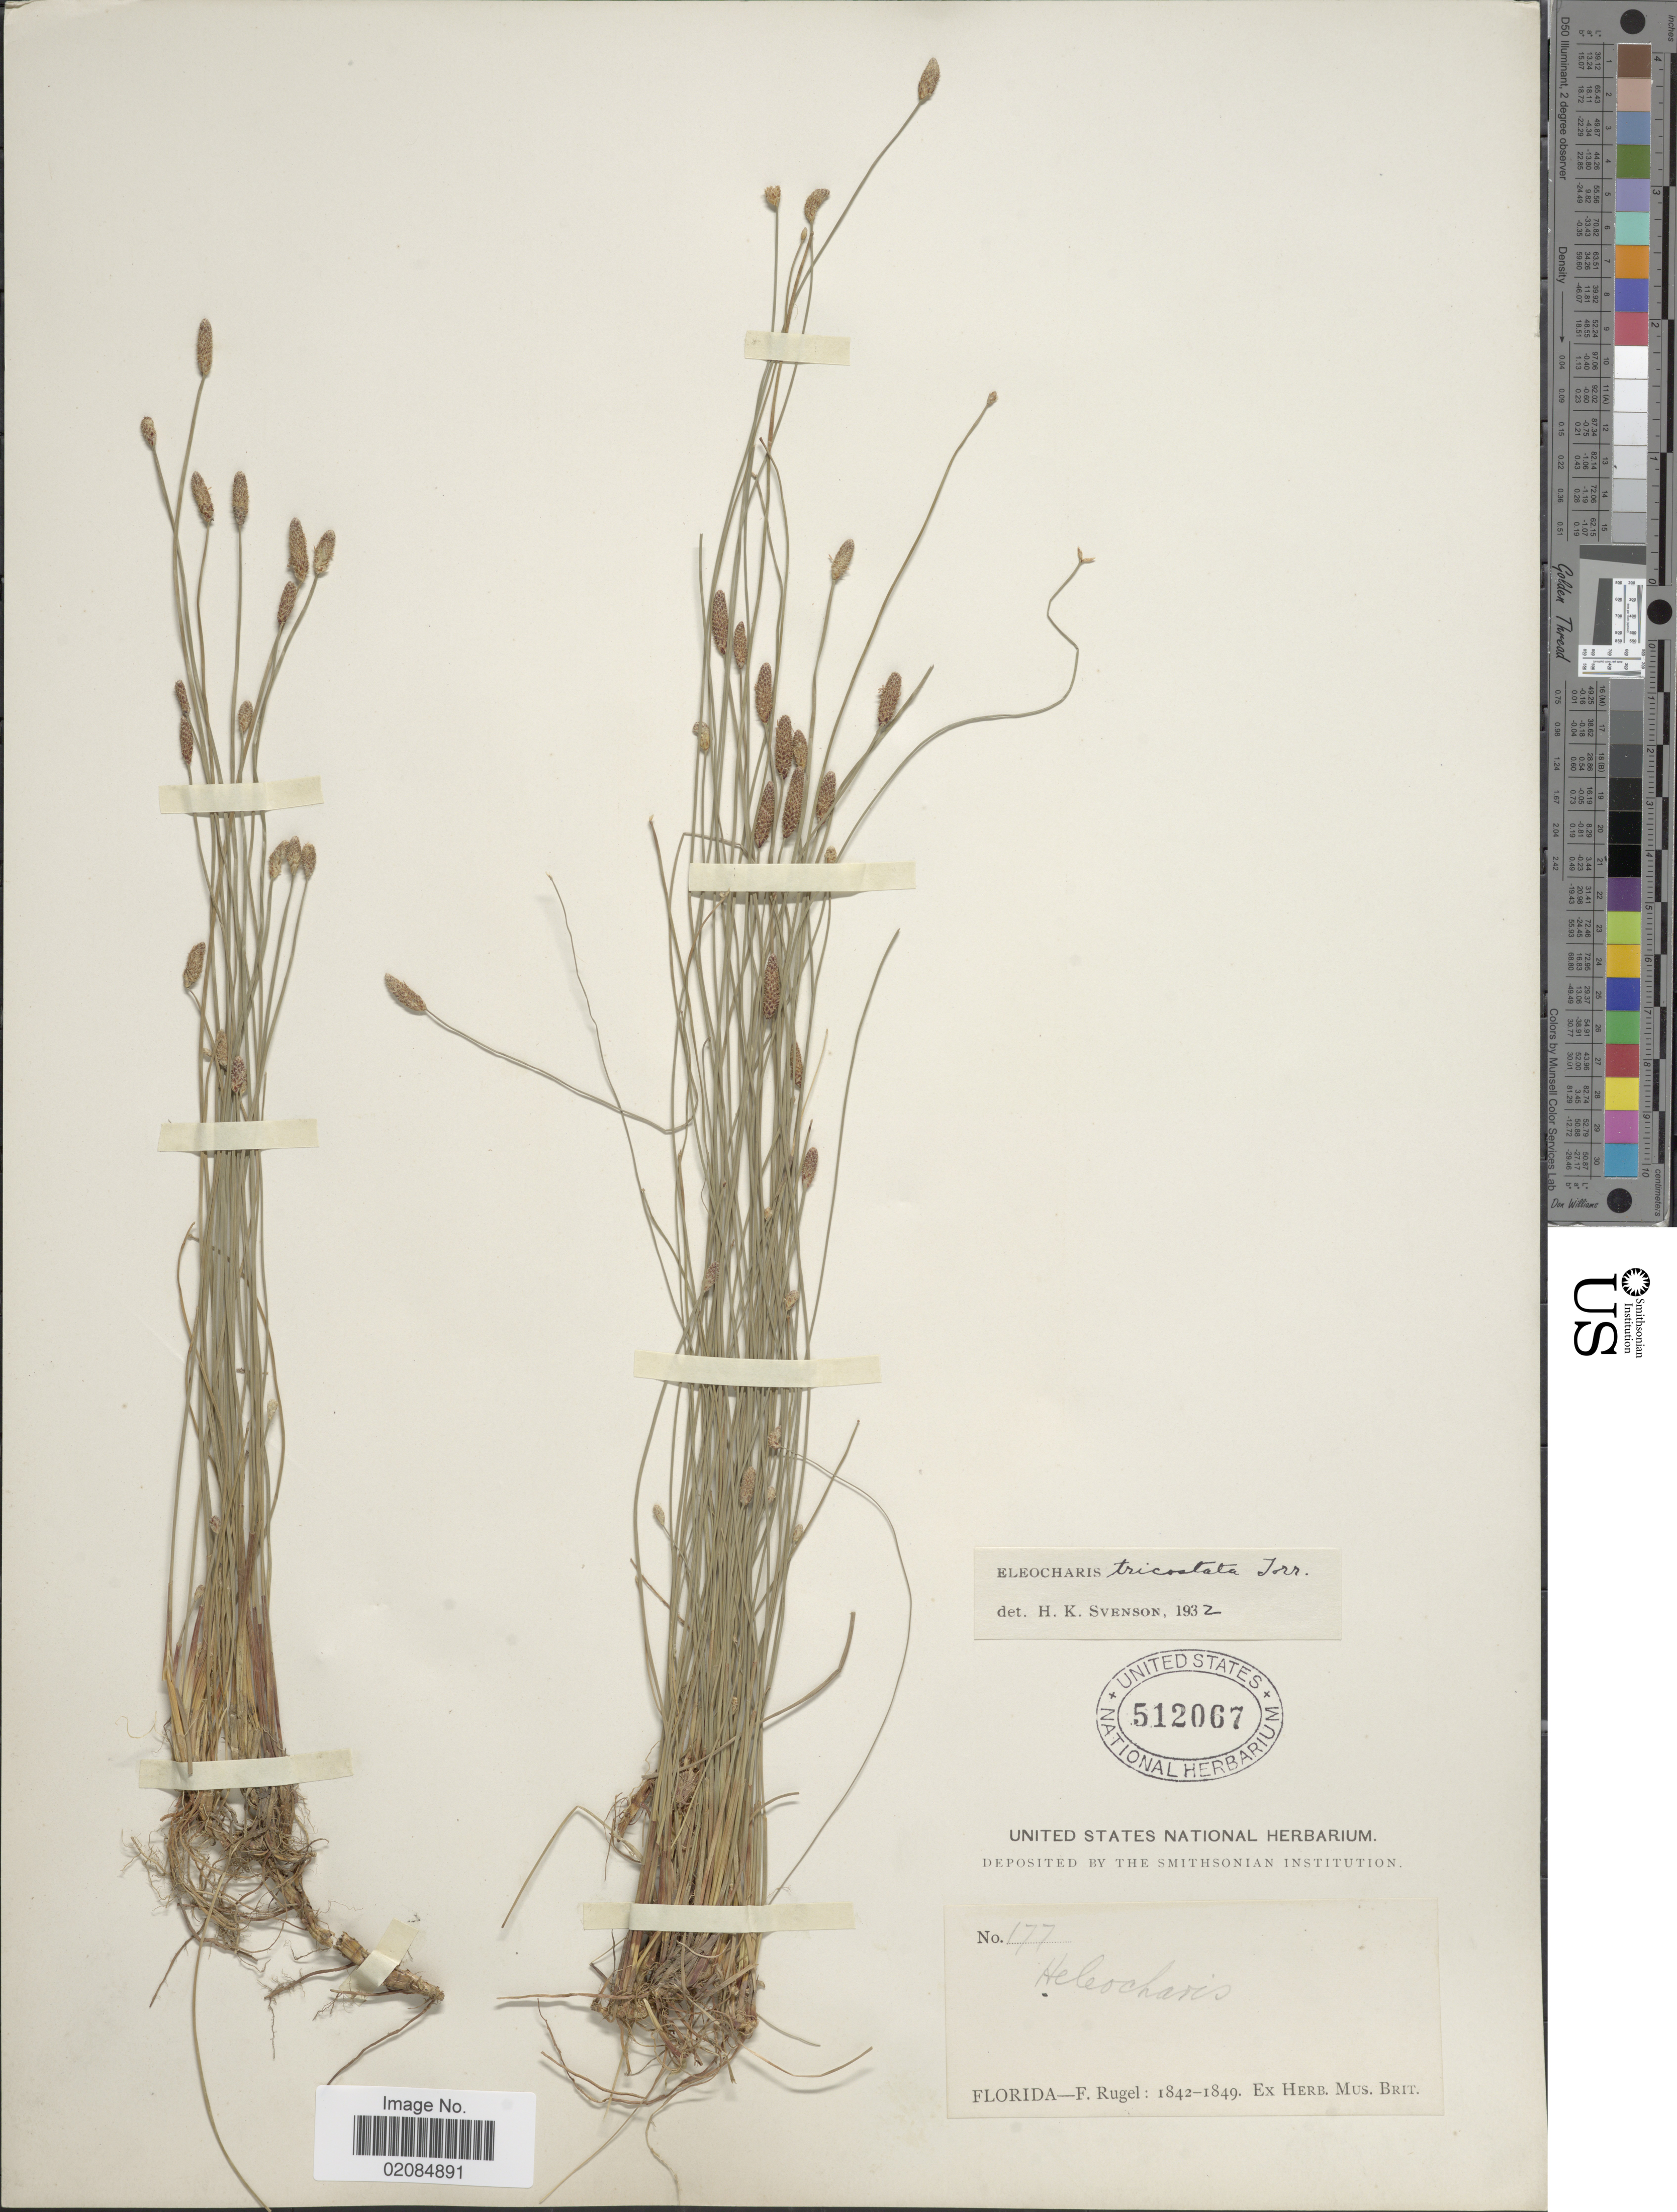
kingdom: Plantae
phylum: Tracheophyta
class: Liliopsida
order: Poales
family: Cyperaceae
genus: Eleocharis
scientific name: Eleocharis tricostata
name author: Torr.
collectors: F. Rugel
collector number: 177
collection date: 1842/1849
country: United States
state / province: Florida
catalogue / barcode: US 512067